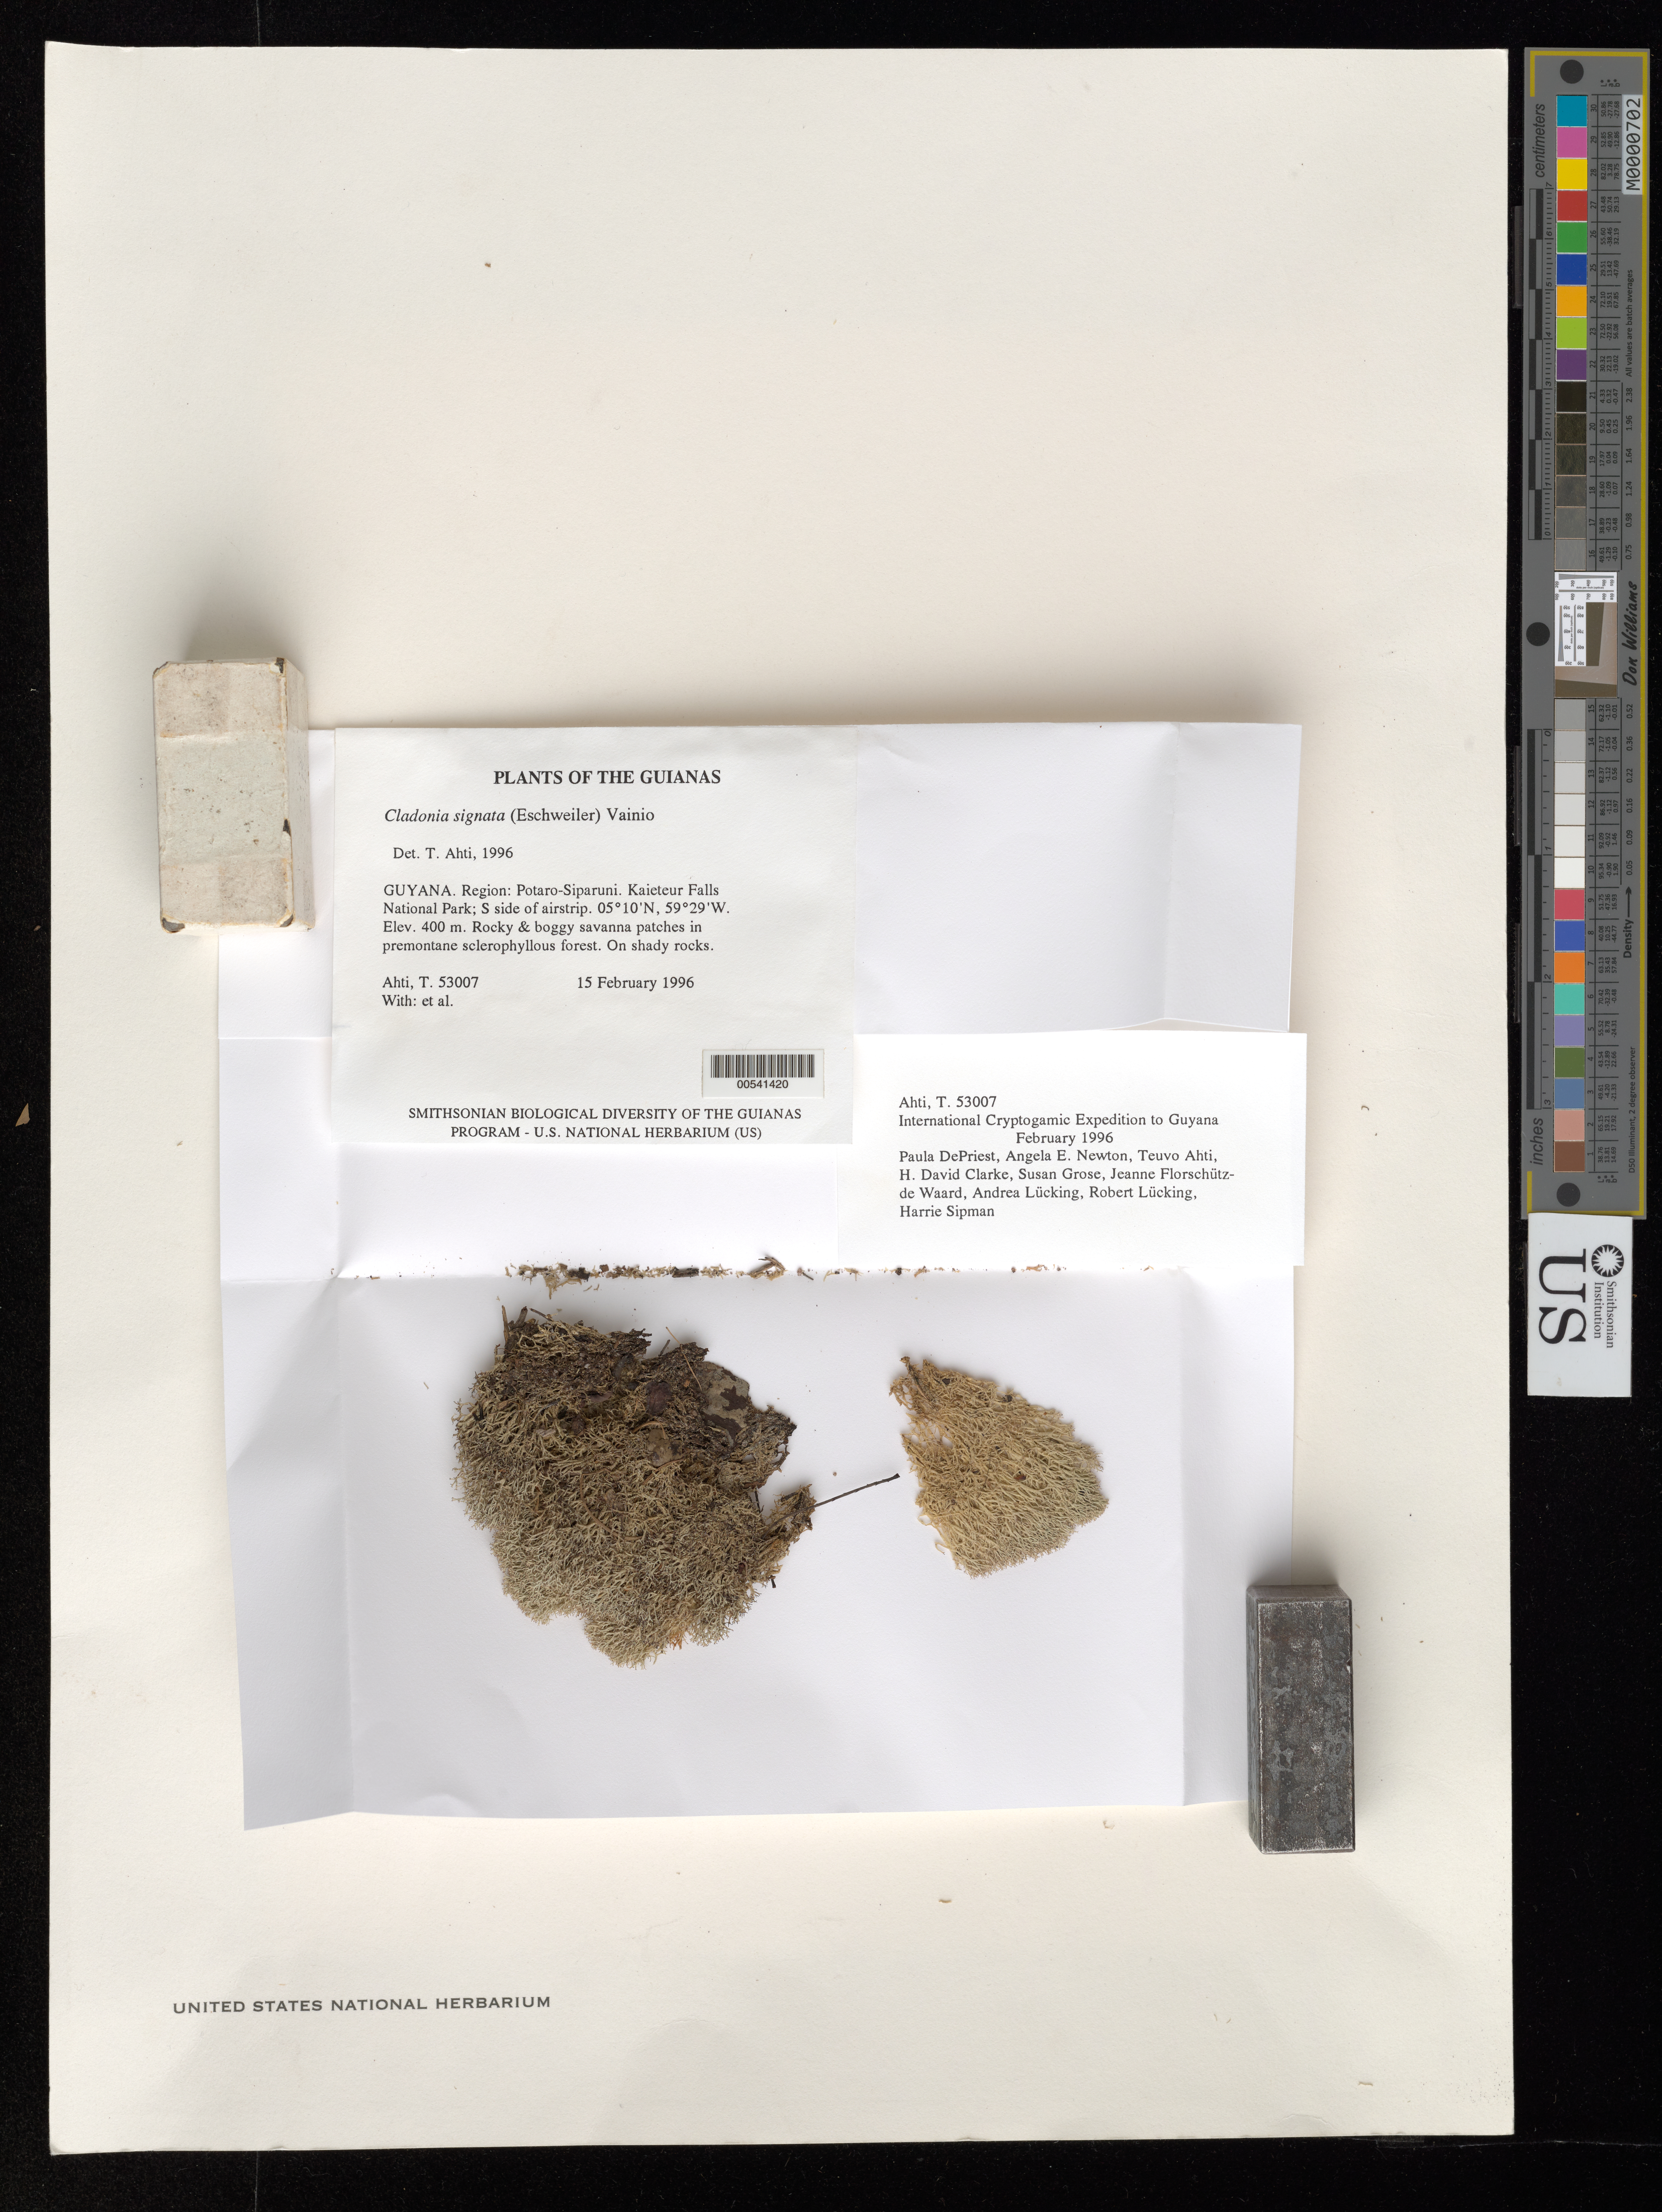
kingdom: Fungi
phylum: Ascomycota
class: Lecanoromycetes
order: Lecanorales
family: Cladoniaceae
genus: Cladonia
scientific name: Cladonia signata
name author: (Eschw.) Vain.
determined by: Ahti, Teuvo T.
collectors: T. T. Ahti et al.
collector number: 53007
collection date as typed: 15 February 1996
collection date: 1996-02-15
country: Guyana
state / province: Potaro-Siparuni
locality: Kaieteur Falls National Park; S side of airstrip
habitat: Rocky & boggy savanna patches in premontane sclerophyllous forest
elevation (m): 400